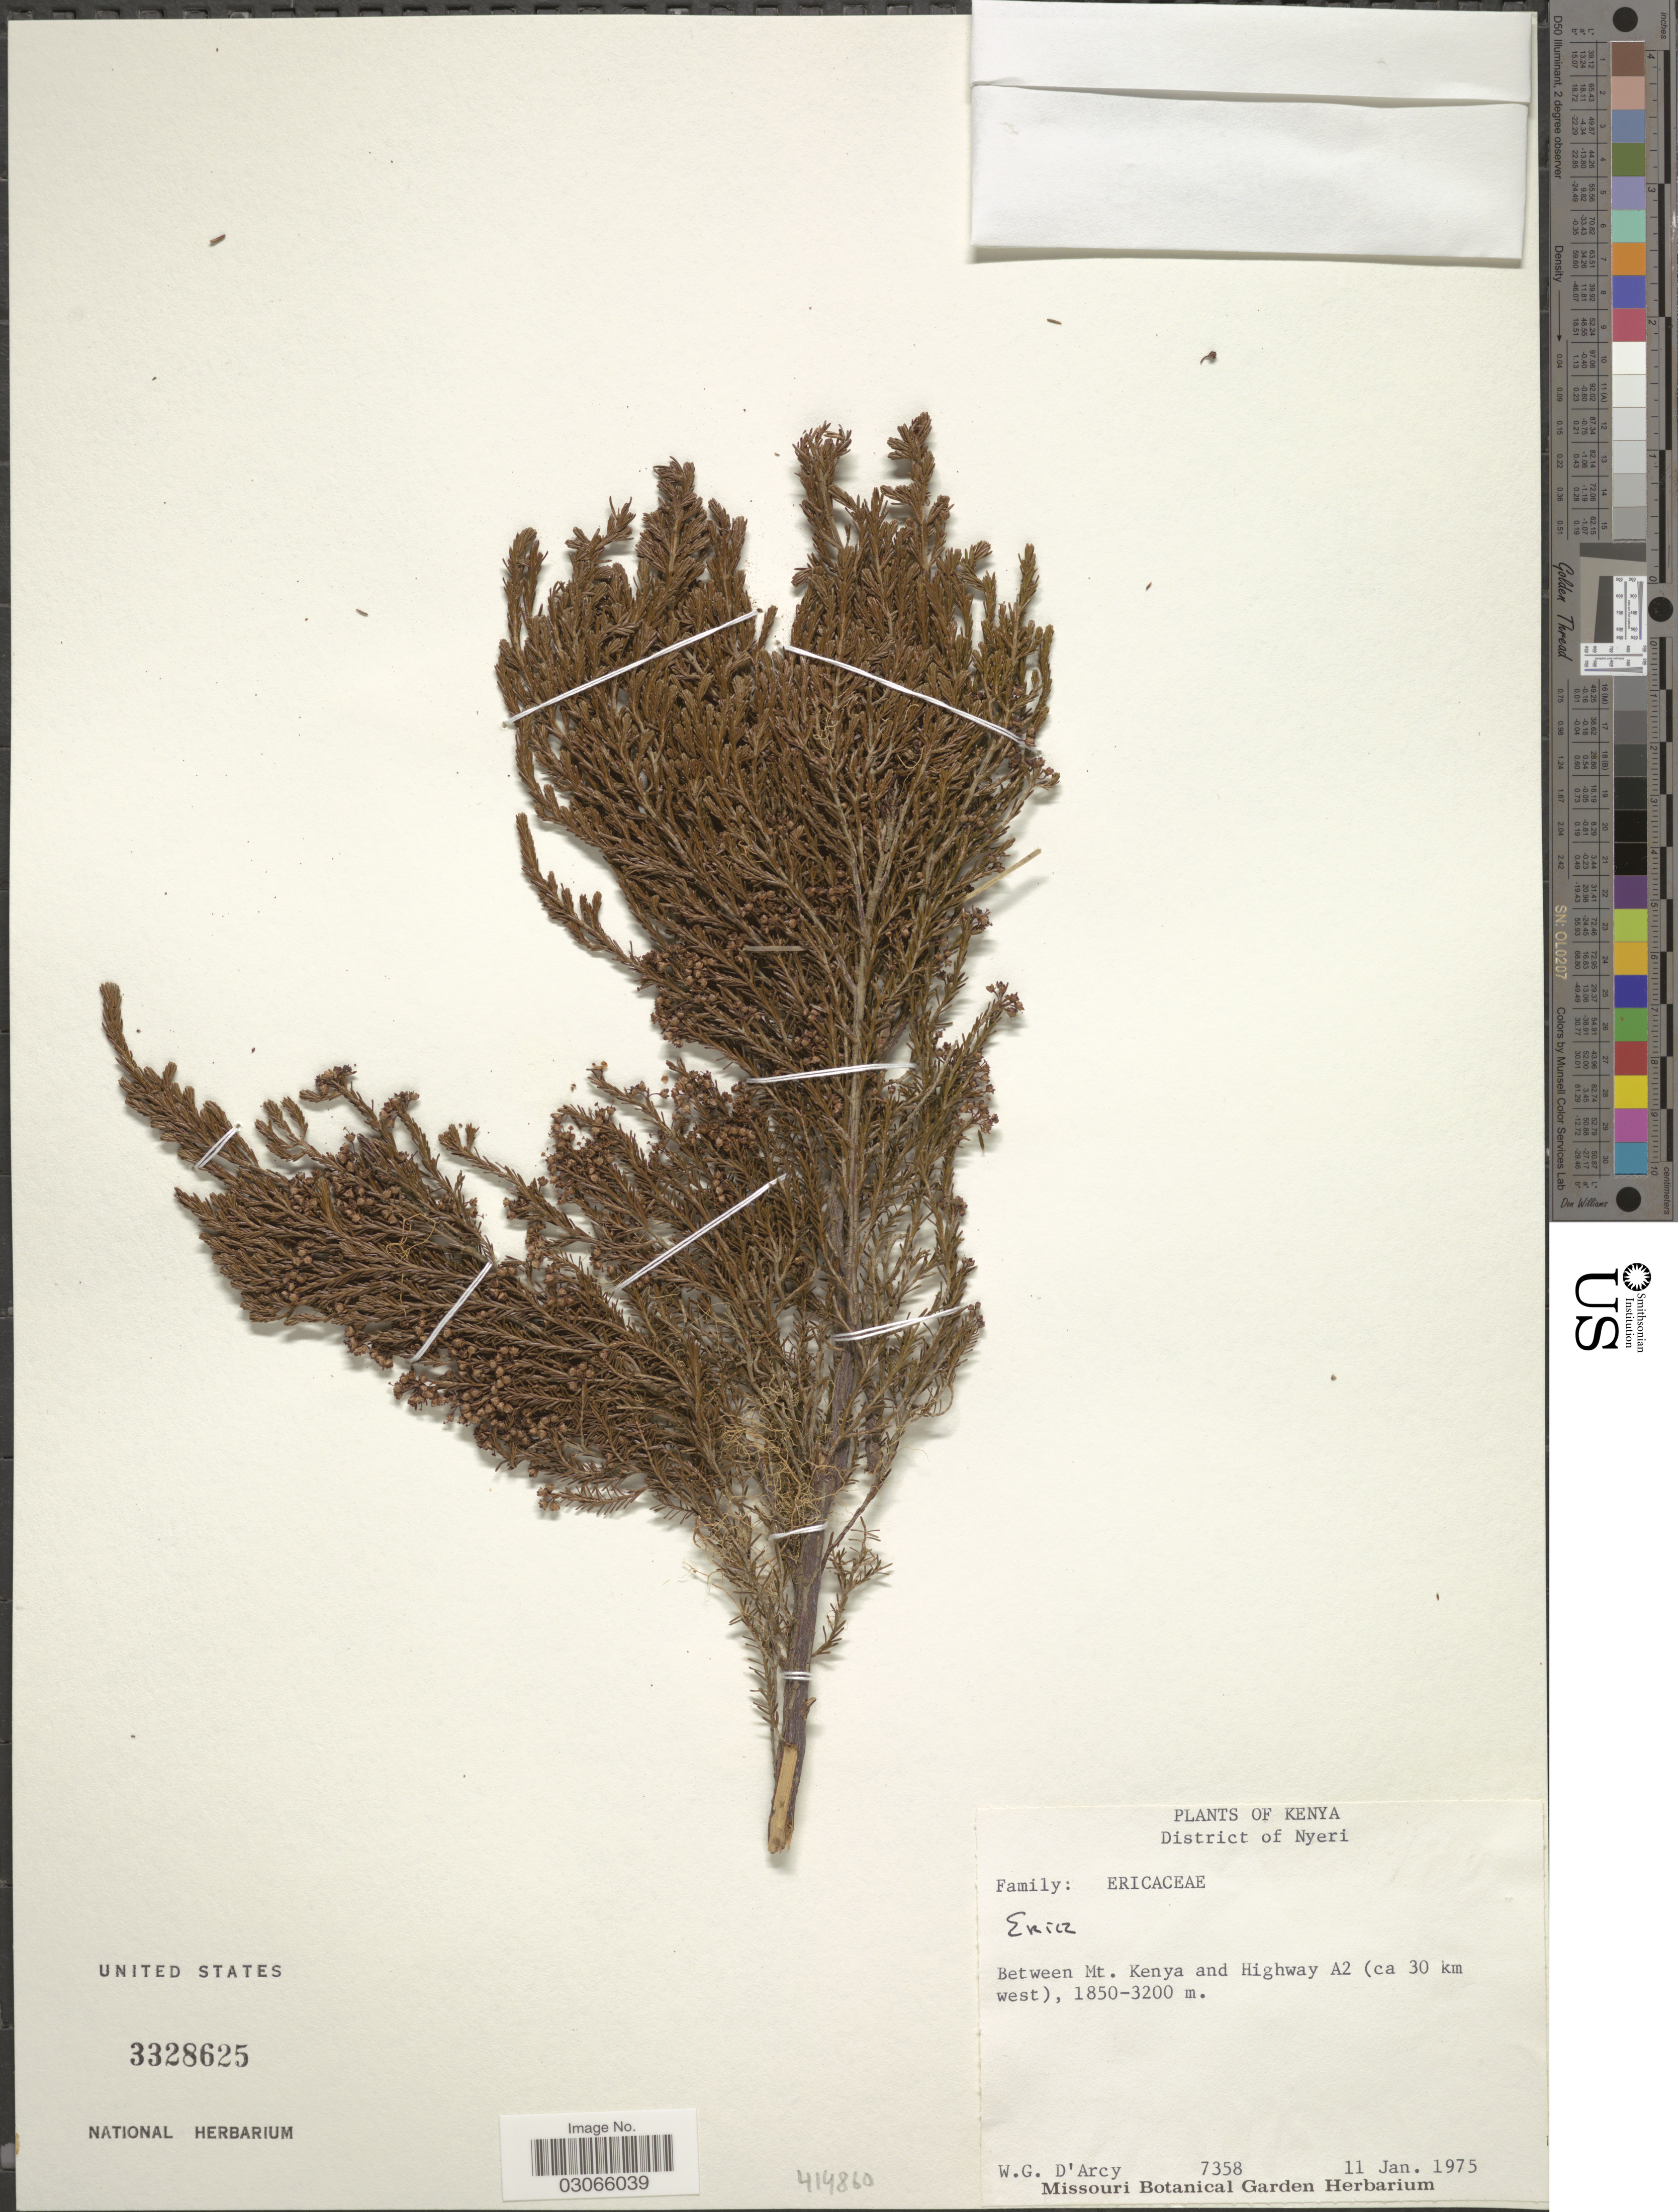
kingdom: Plantae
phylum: Tracheophyta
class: Magnoliopsida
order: Ericales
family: Ericaceae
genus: Erica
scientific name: Erica sp.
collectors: W. G. D'Arcy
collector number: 7358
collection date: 1975-01-11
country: Kenya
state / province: Nyeri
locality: District of Nyeri, Between Mt. Kenya and Highway A2 (ca 30 km west).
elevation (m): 1850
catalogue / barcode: US 3328625